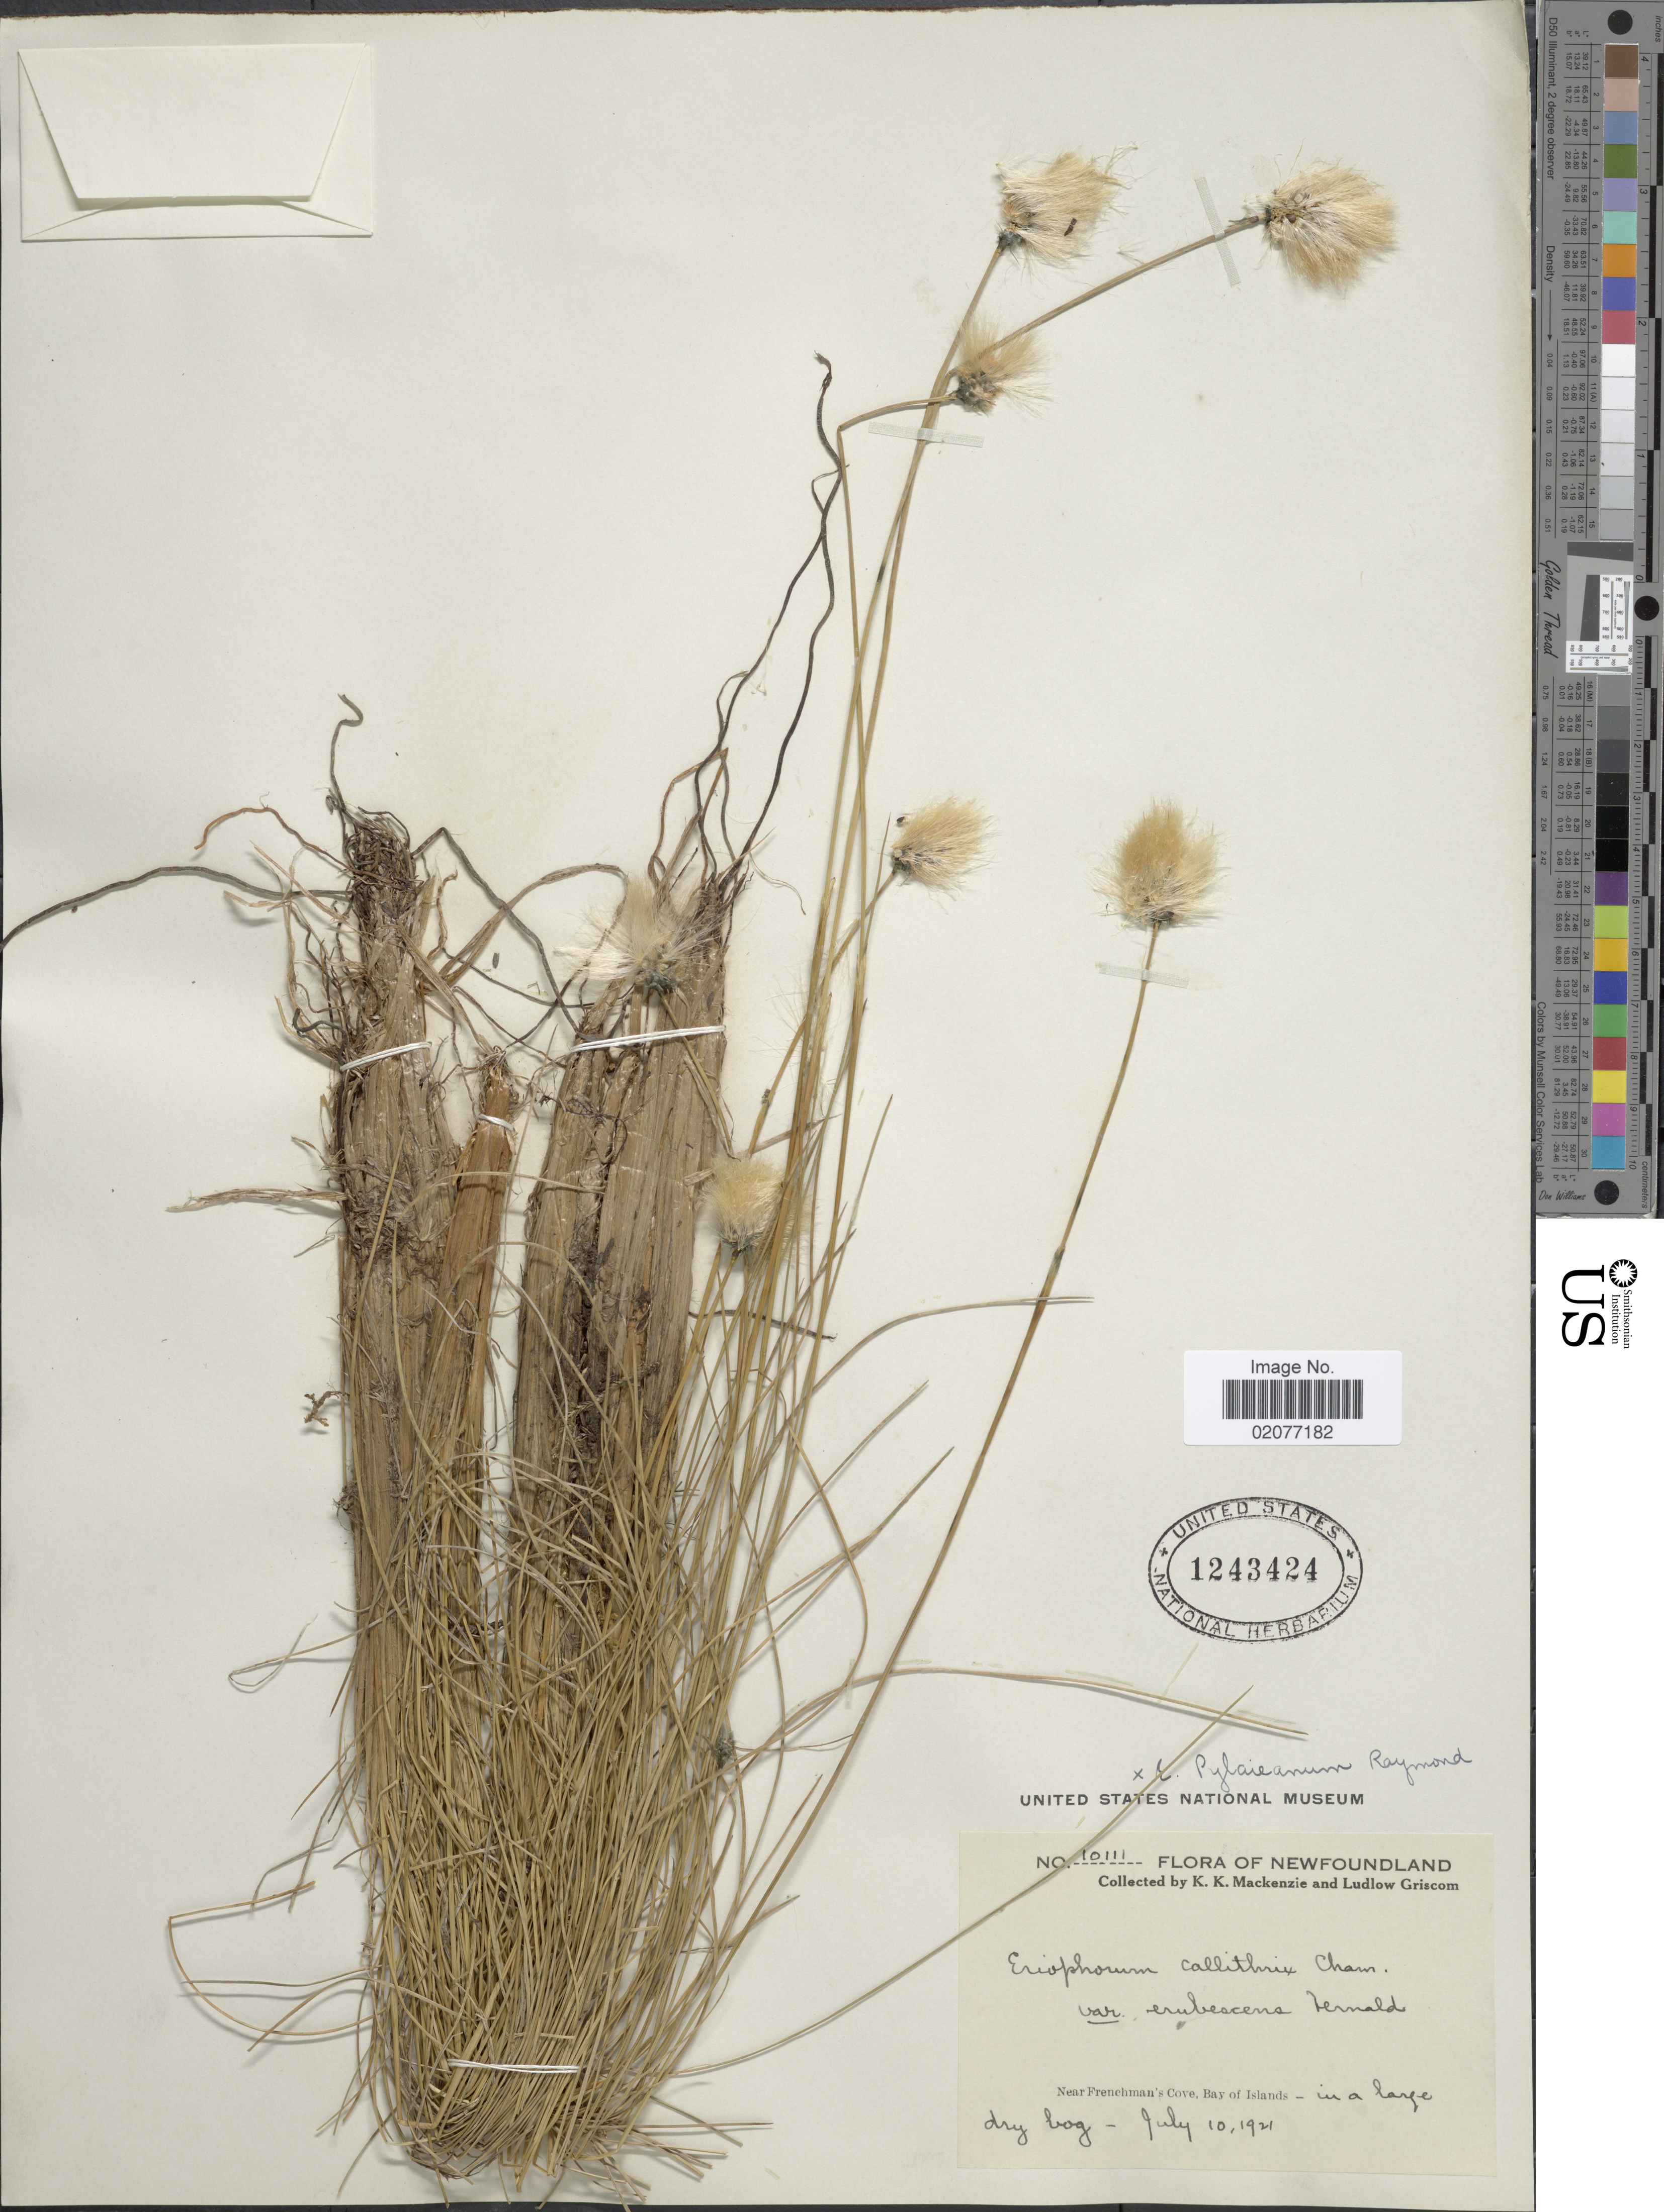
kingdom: Plantae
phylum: Tracheophyta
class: Liliopsida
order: Poales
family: Cyperaceae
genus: Eriophorum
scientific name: Eriophorum x pylaieanum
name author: Raymond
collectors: K. K. Mackenzie & L. Griscom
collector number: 10111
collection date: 1921-07-10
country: Canada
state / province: Newfoundland and Labrador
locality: Newfoundland. near Frenchman's Cove, Bay of Islands.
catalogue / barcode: US 1243424